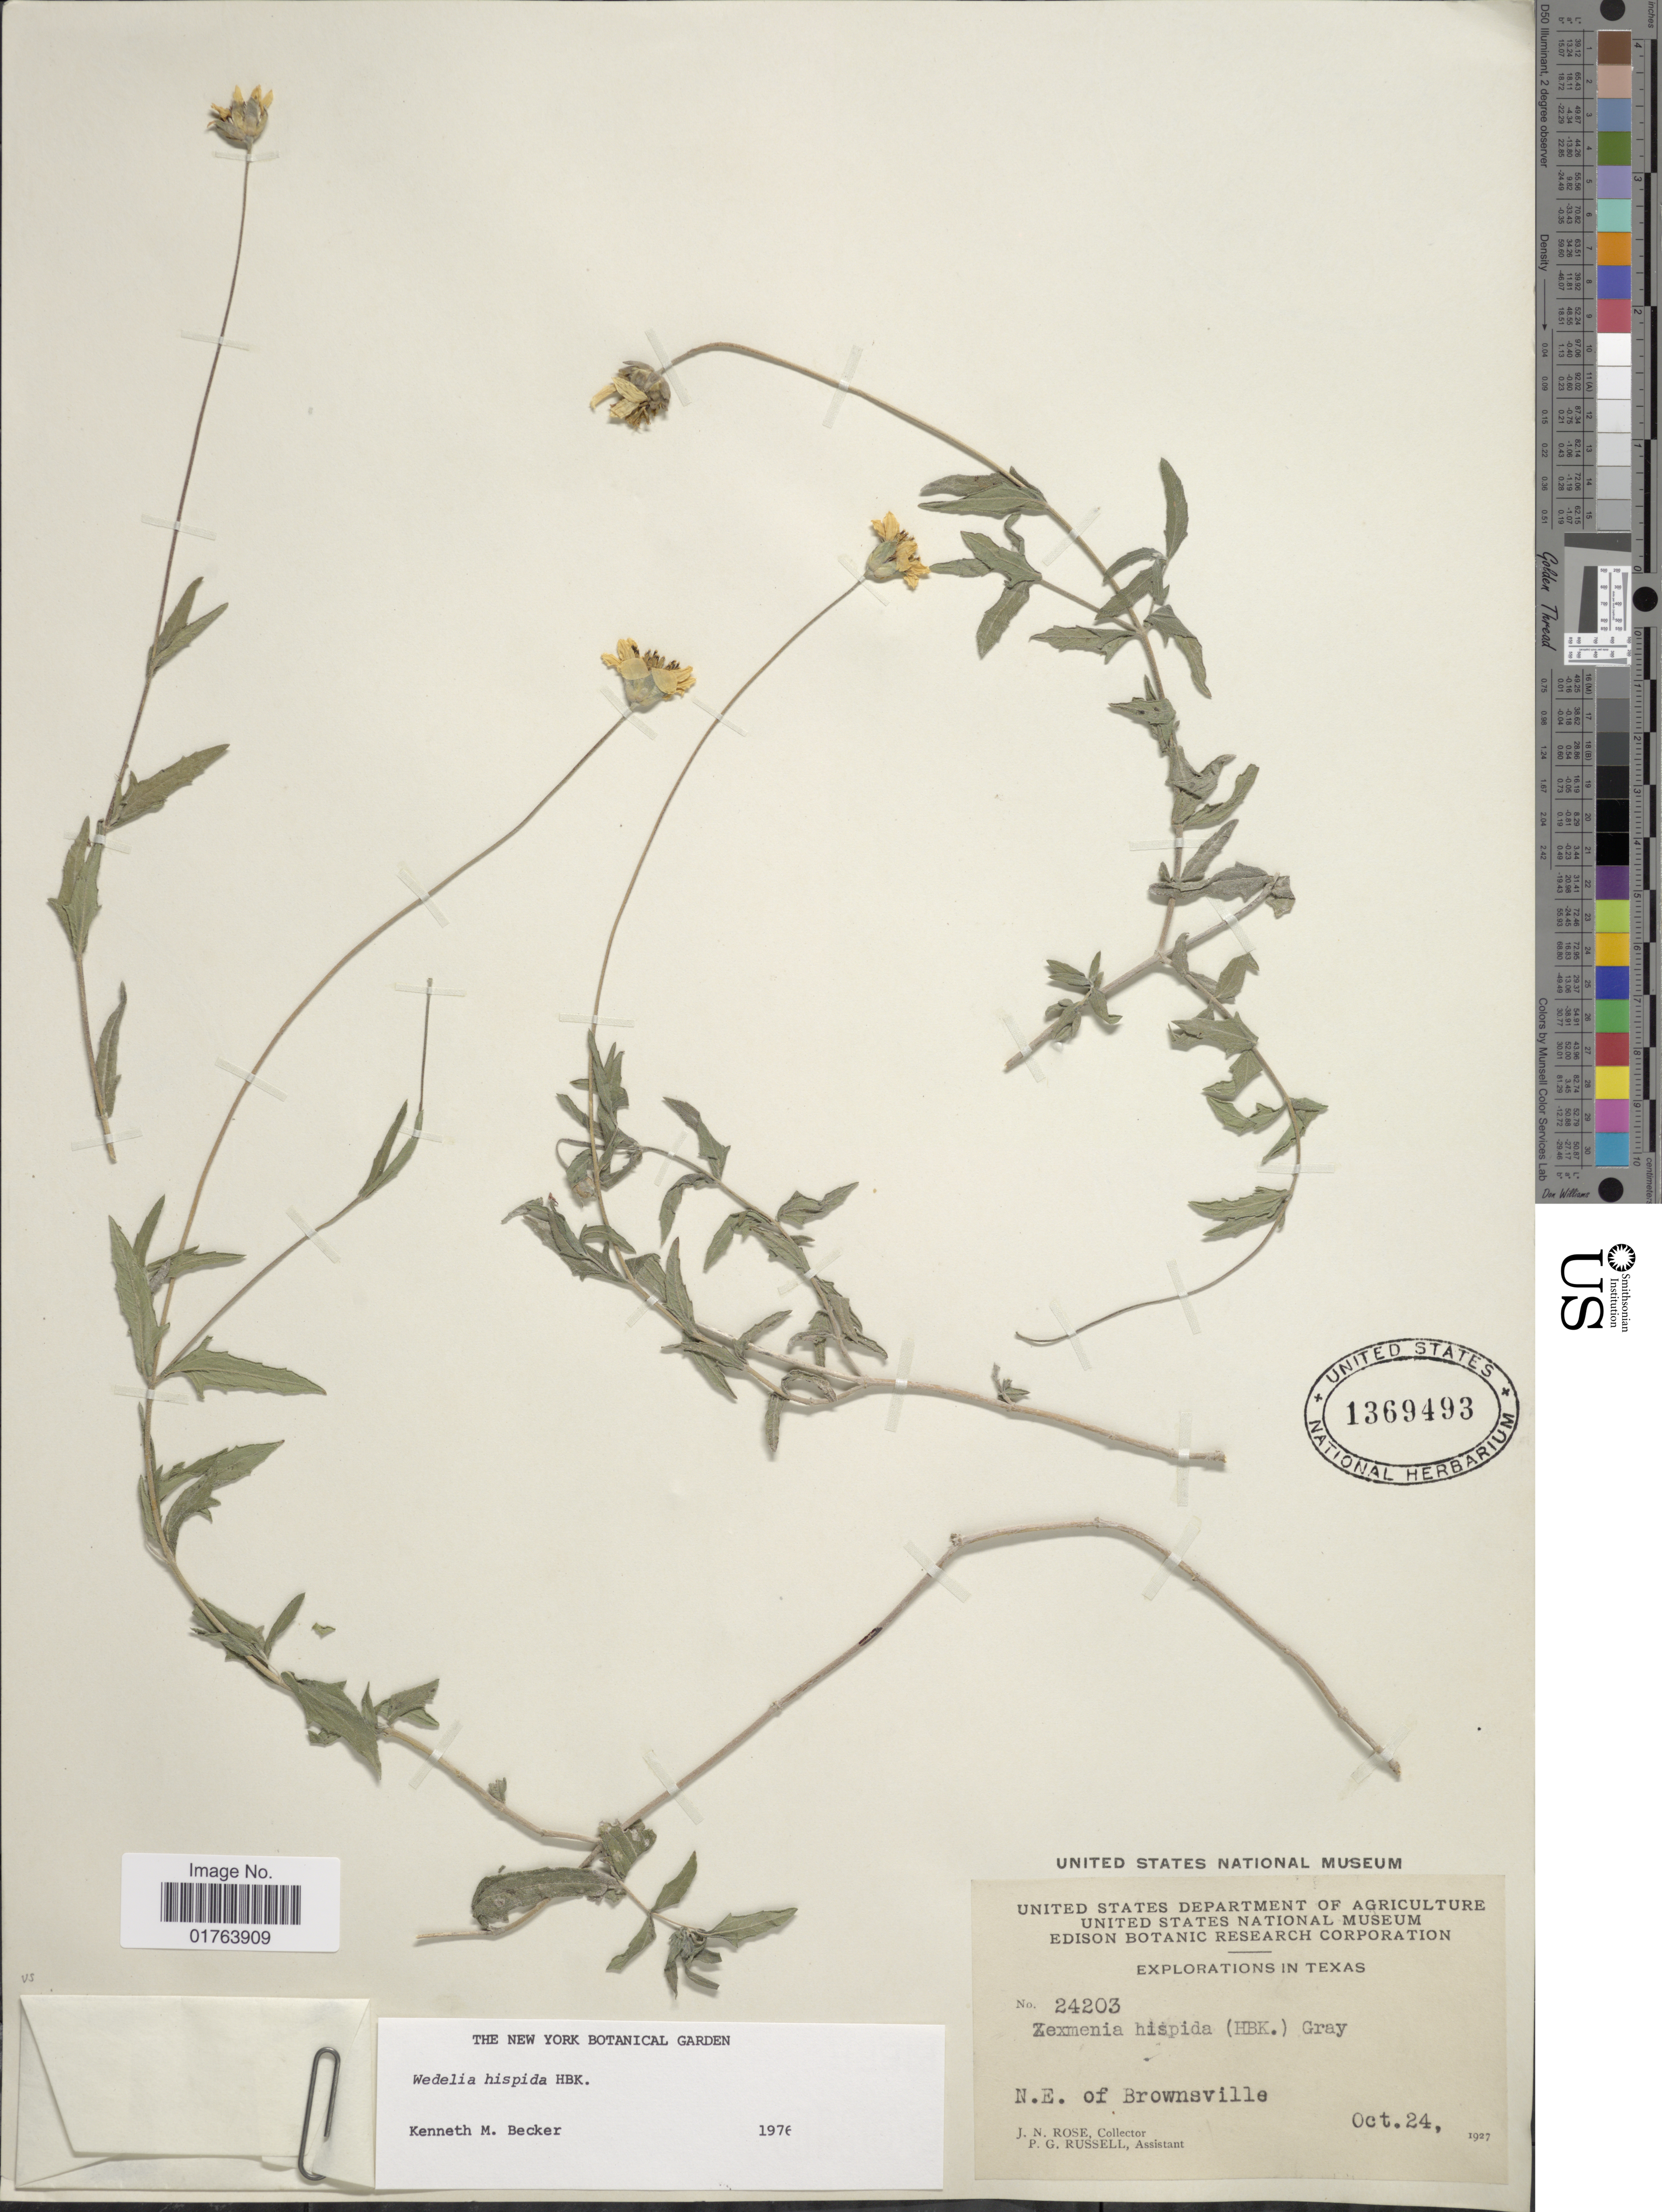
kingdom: Plantae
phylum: Tracheophyta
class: Magnoliopsida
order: Asterales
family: Asteraceae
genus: Wedelia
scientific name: Wedelia acapulcensis var. hispida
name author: (Kunth) Strother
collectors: J. N. Rose & P. G. Russell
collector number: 24203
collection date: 1927-10-24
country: United States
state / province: Texas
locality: N.E. of Brownsville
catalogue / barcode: US 1369493